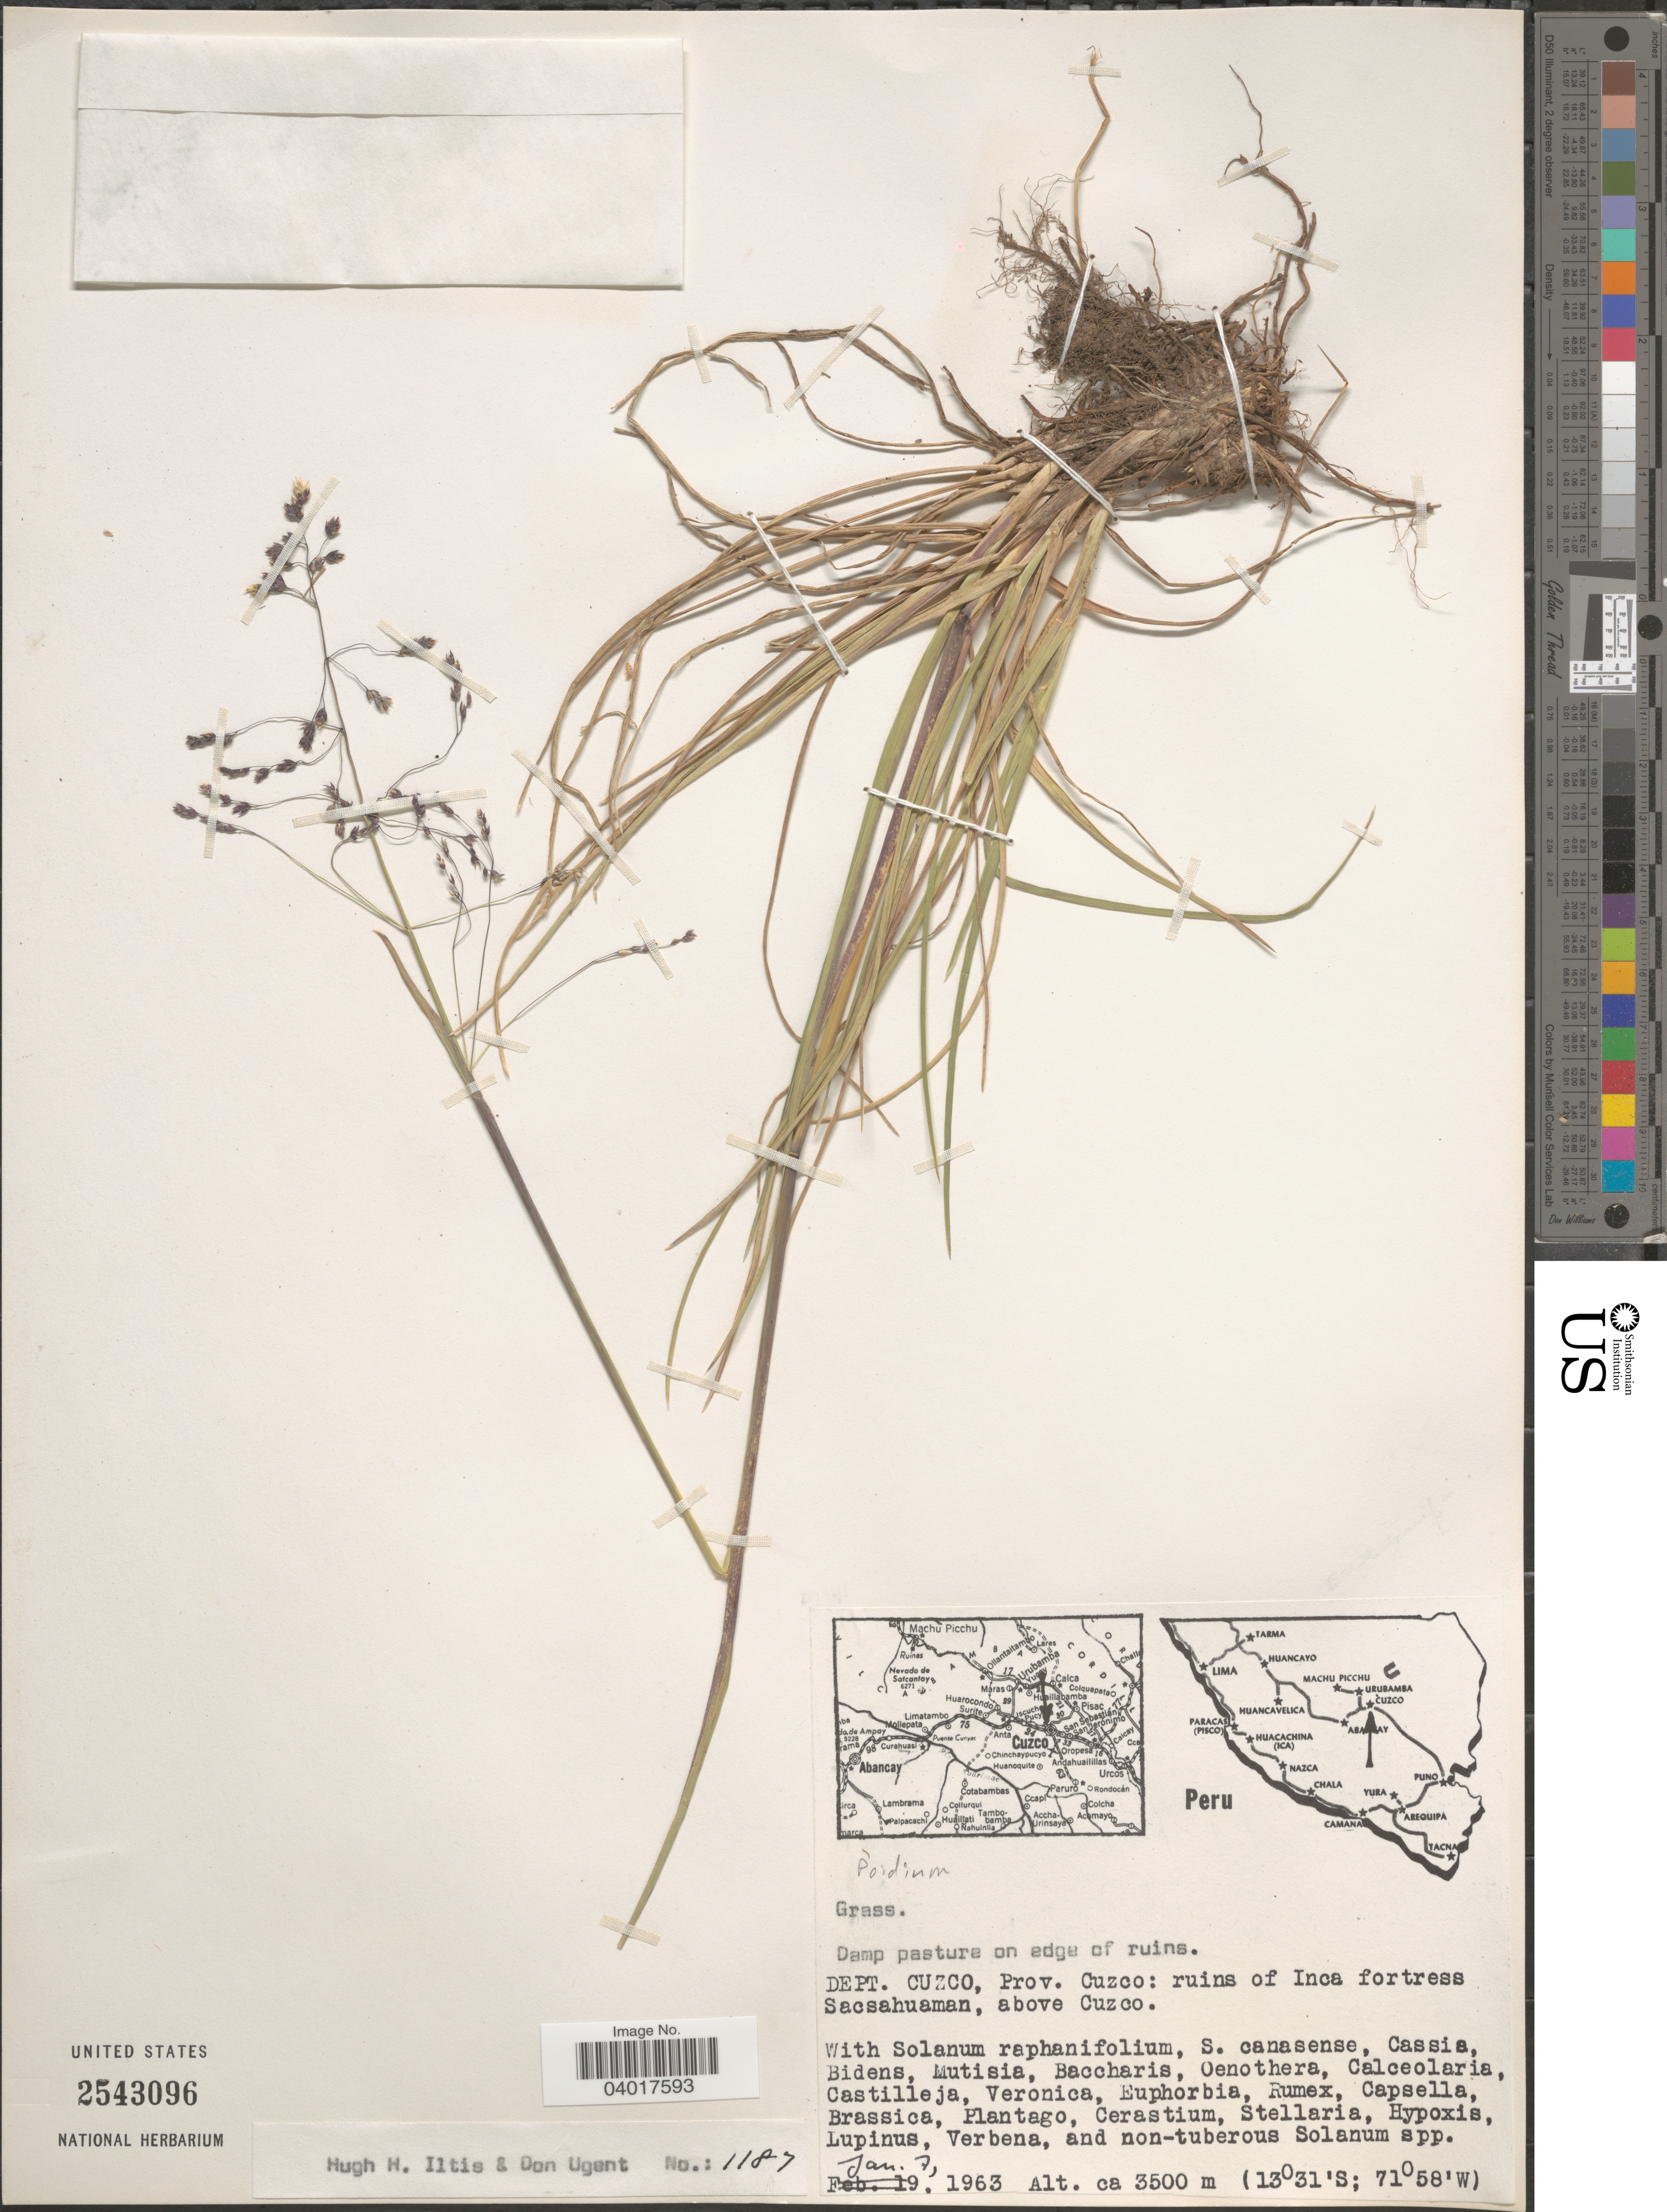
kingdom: Plantae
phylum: Tracheophyta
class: Liliopsida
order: Poales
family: Poaceae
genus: Chascolytrum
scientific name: Chascolytrum sp.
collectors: H. H. Iltis & D. Ugent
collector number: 1187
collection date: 1963-01-07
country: Peru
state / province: Cusco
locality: Dept. Cuzco, prov. Cuzco: ruins of Inca fortress Sacsahuaman, above Cuzco.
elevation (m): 3500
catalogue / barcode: US 2543096